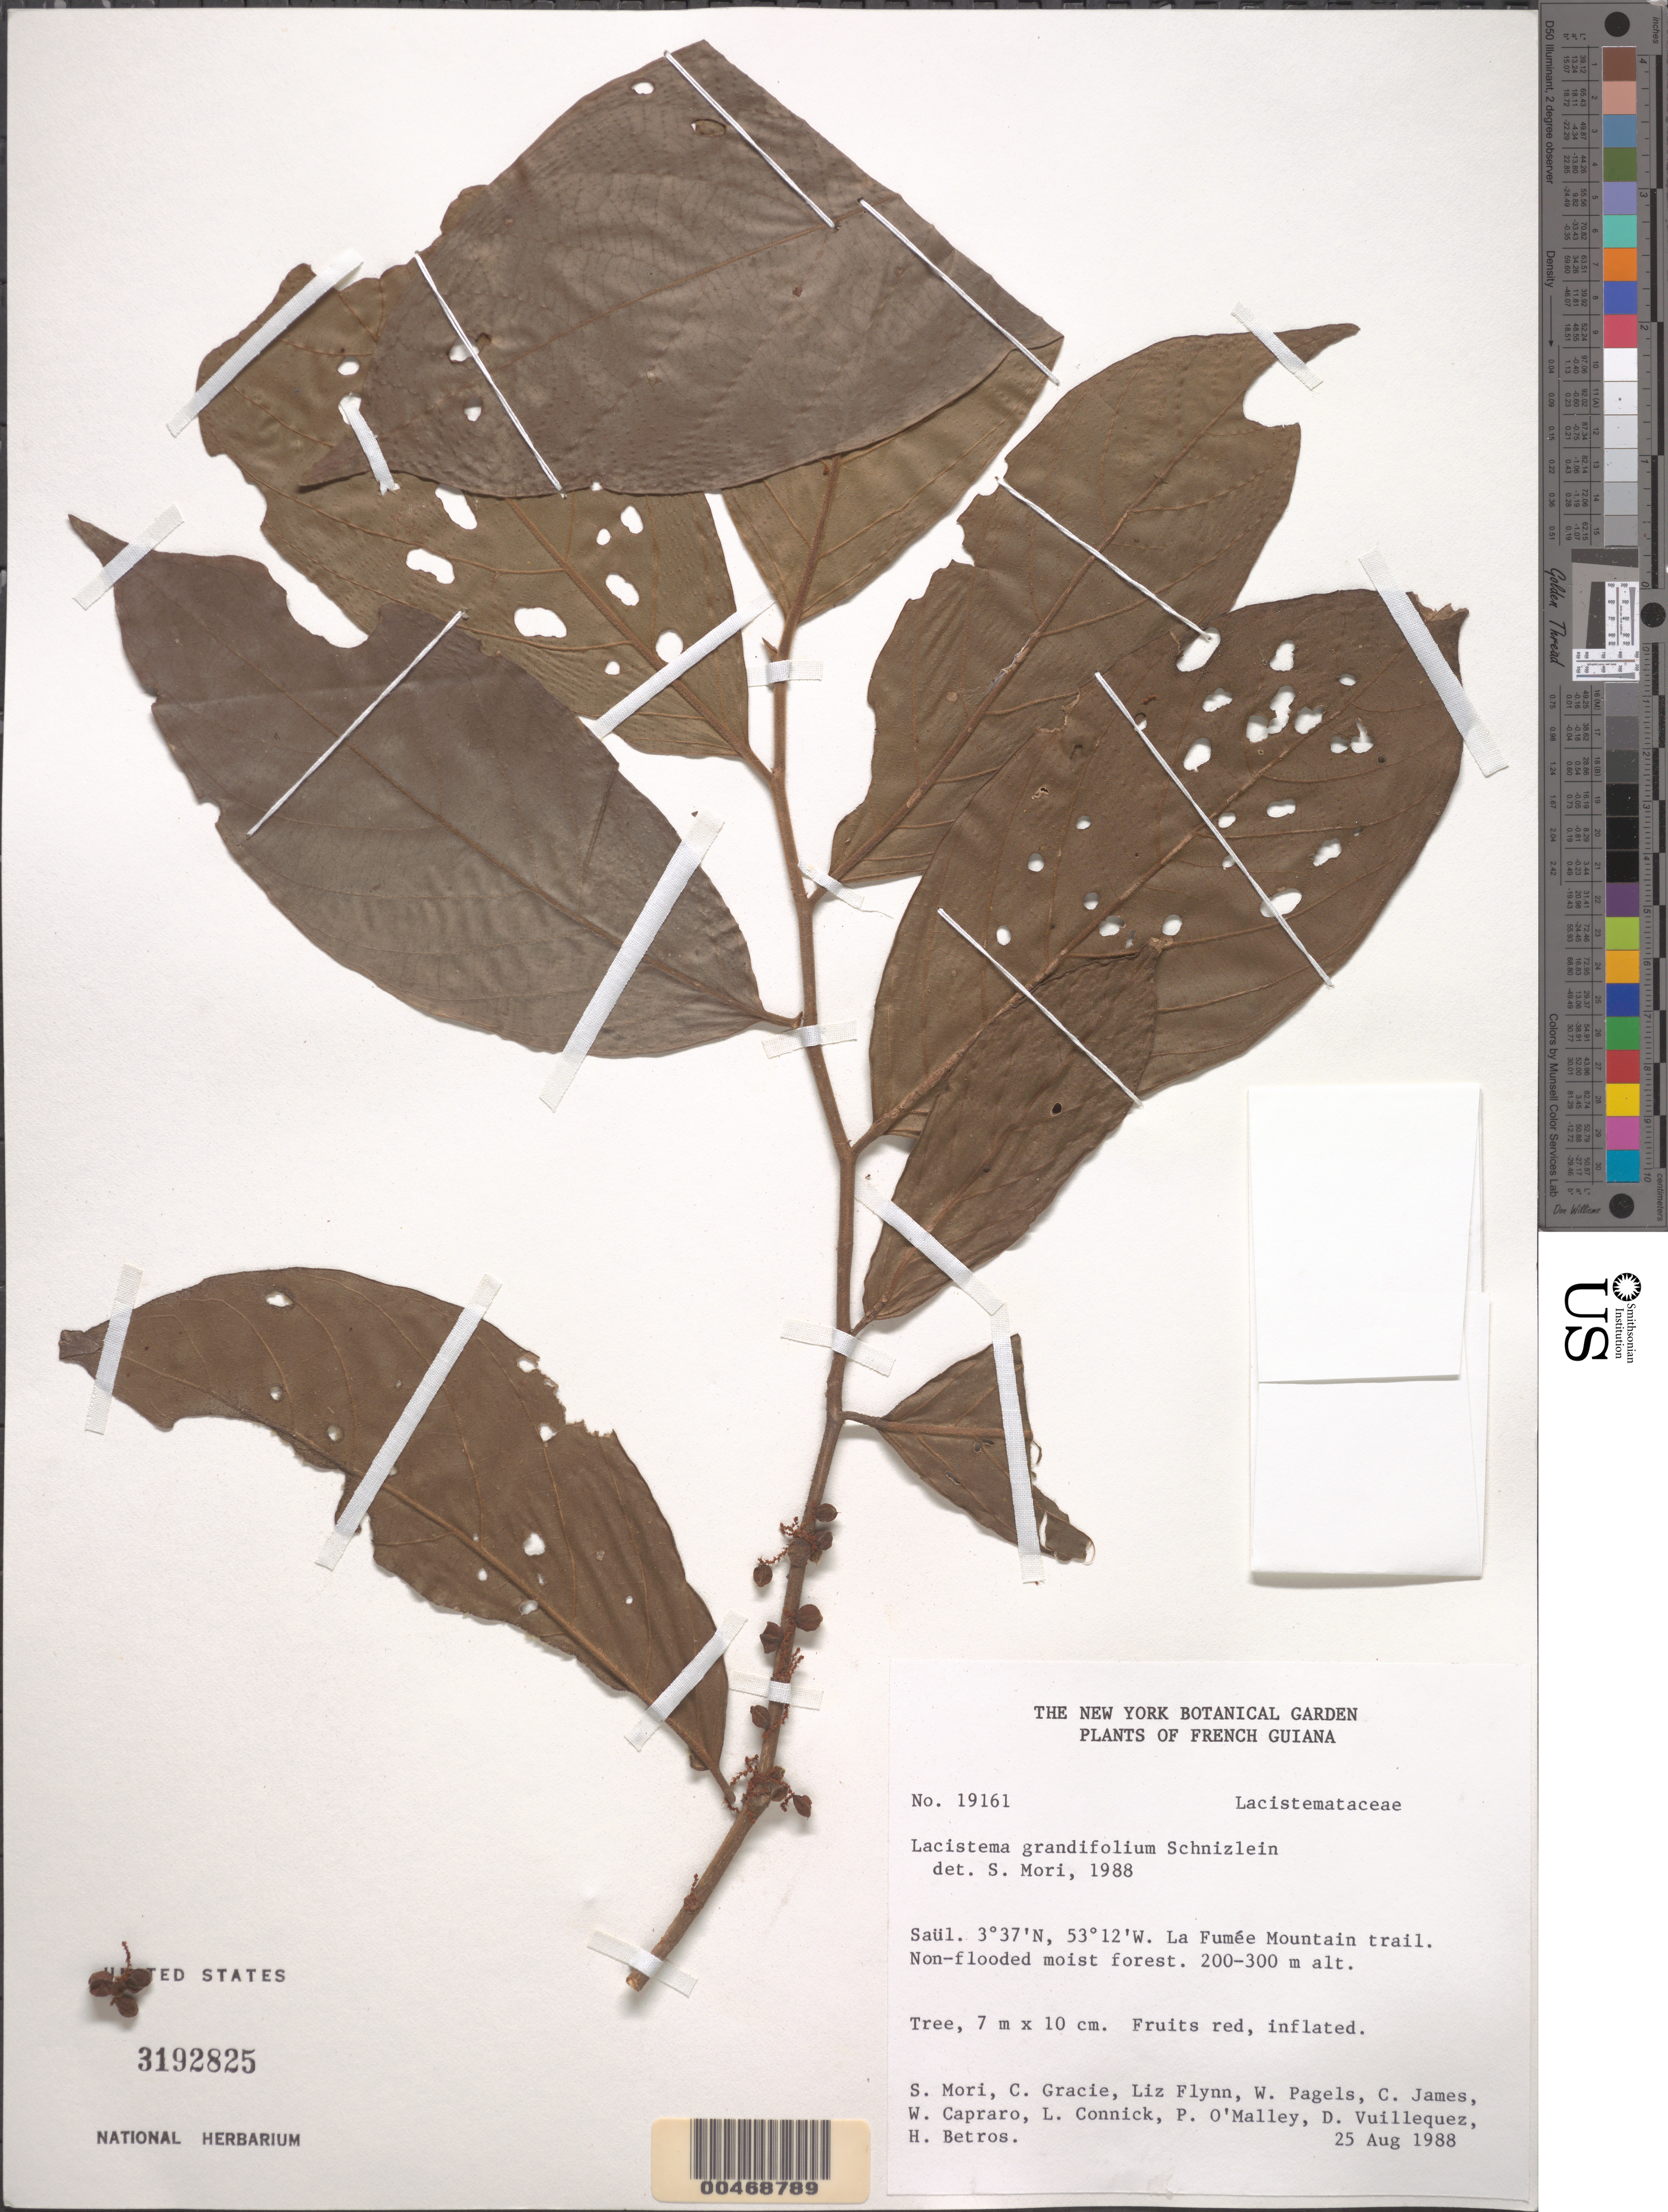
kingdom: Plantae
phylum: Tracheophyta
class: Magnoliopsida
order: Malpighiales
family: Lacistemataceae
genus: Lacistema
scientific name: Lacistema grandifolium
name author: Schnizl.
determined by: Mori, Scott A.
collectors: S. Mori, C. A. Gracie, L. Flynn, W. Pagels, C. James, W. Capraro & L. Connick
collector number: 19161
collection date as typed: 25-Aug-88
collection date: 1988-08-25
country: French Guiana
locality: Saül, La Fumée Mountain Trail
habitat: Non-flooded moist forest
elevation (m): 200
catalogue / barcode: US 3192825